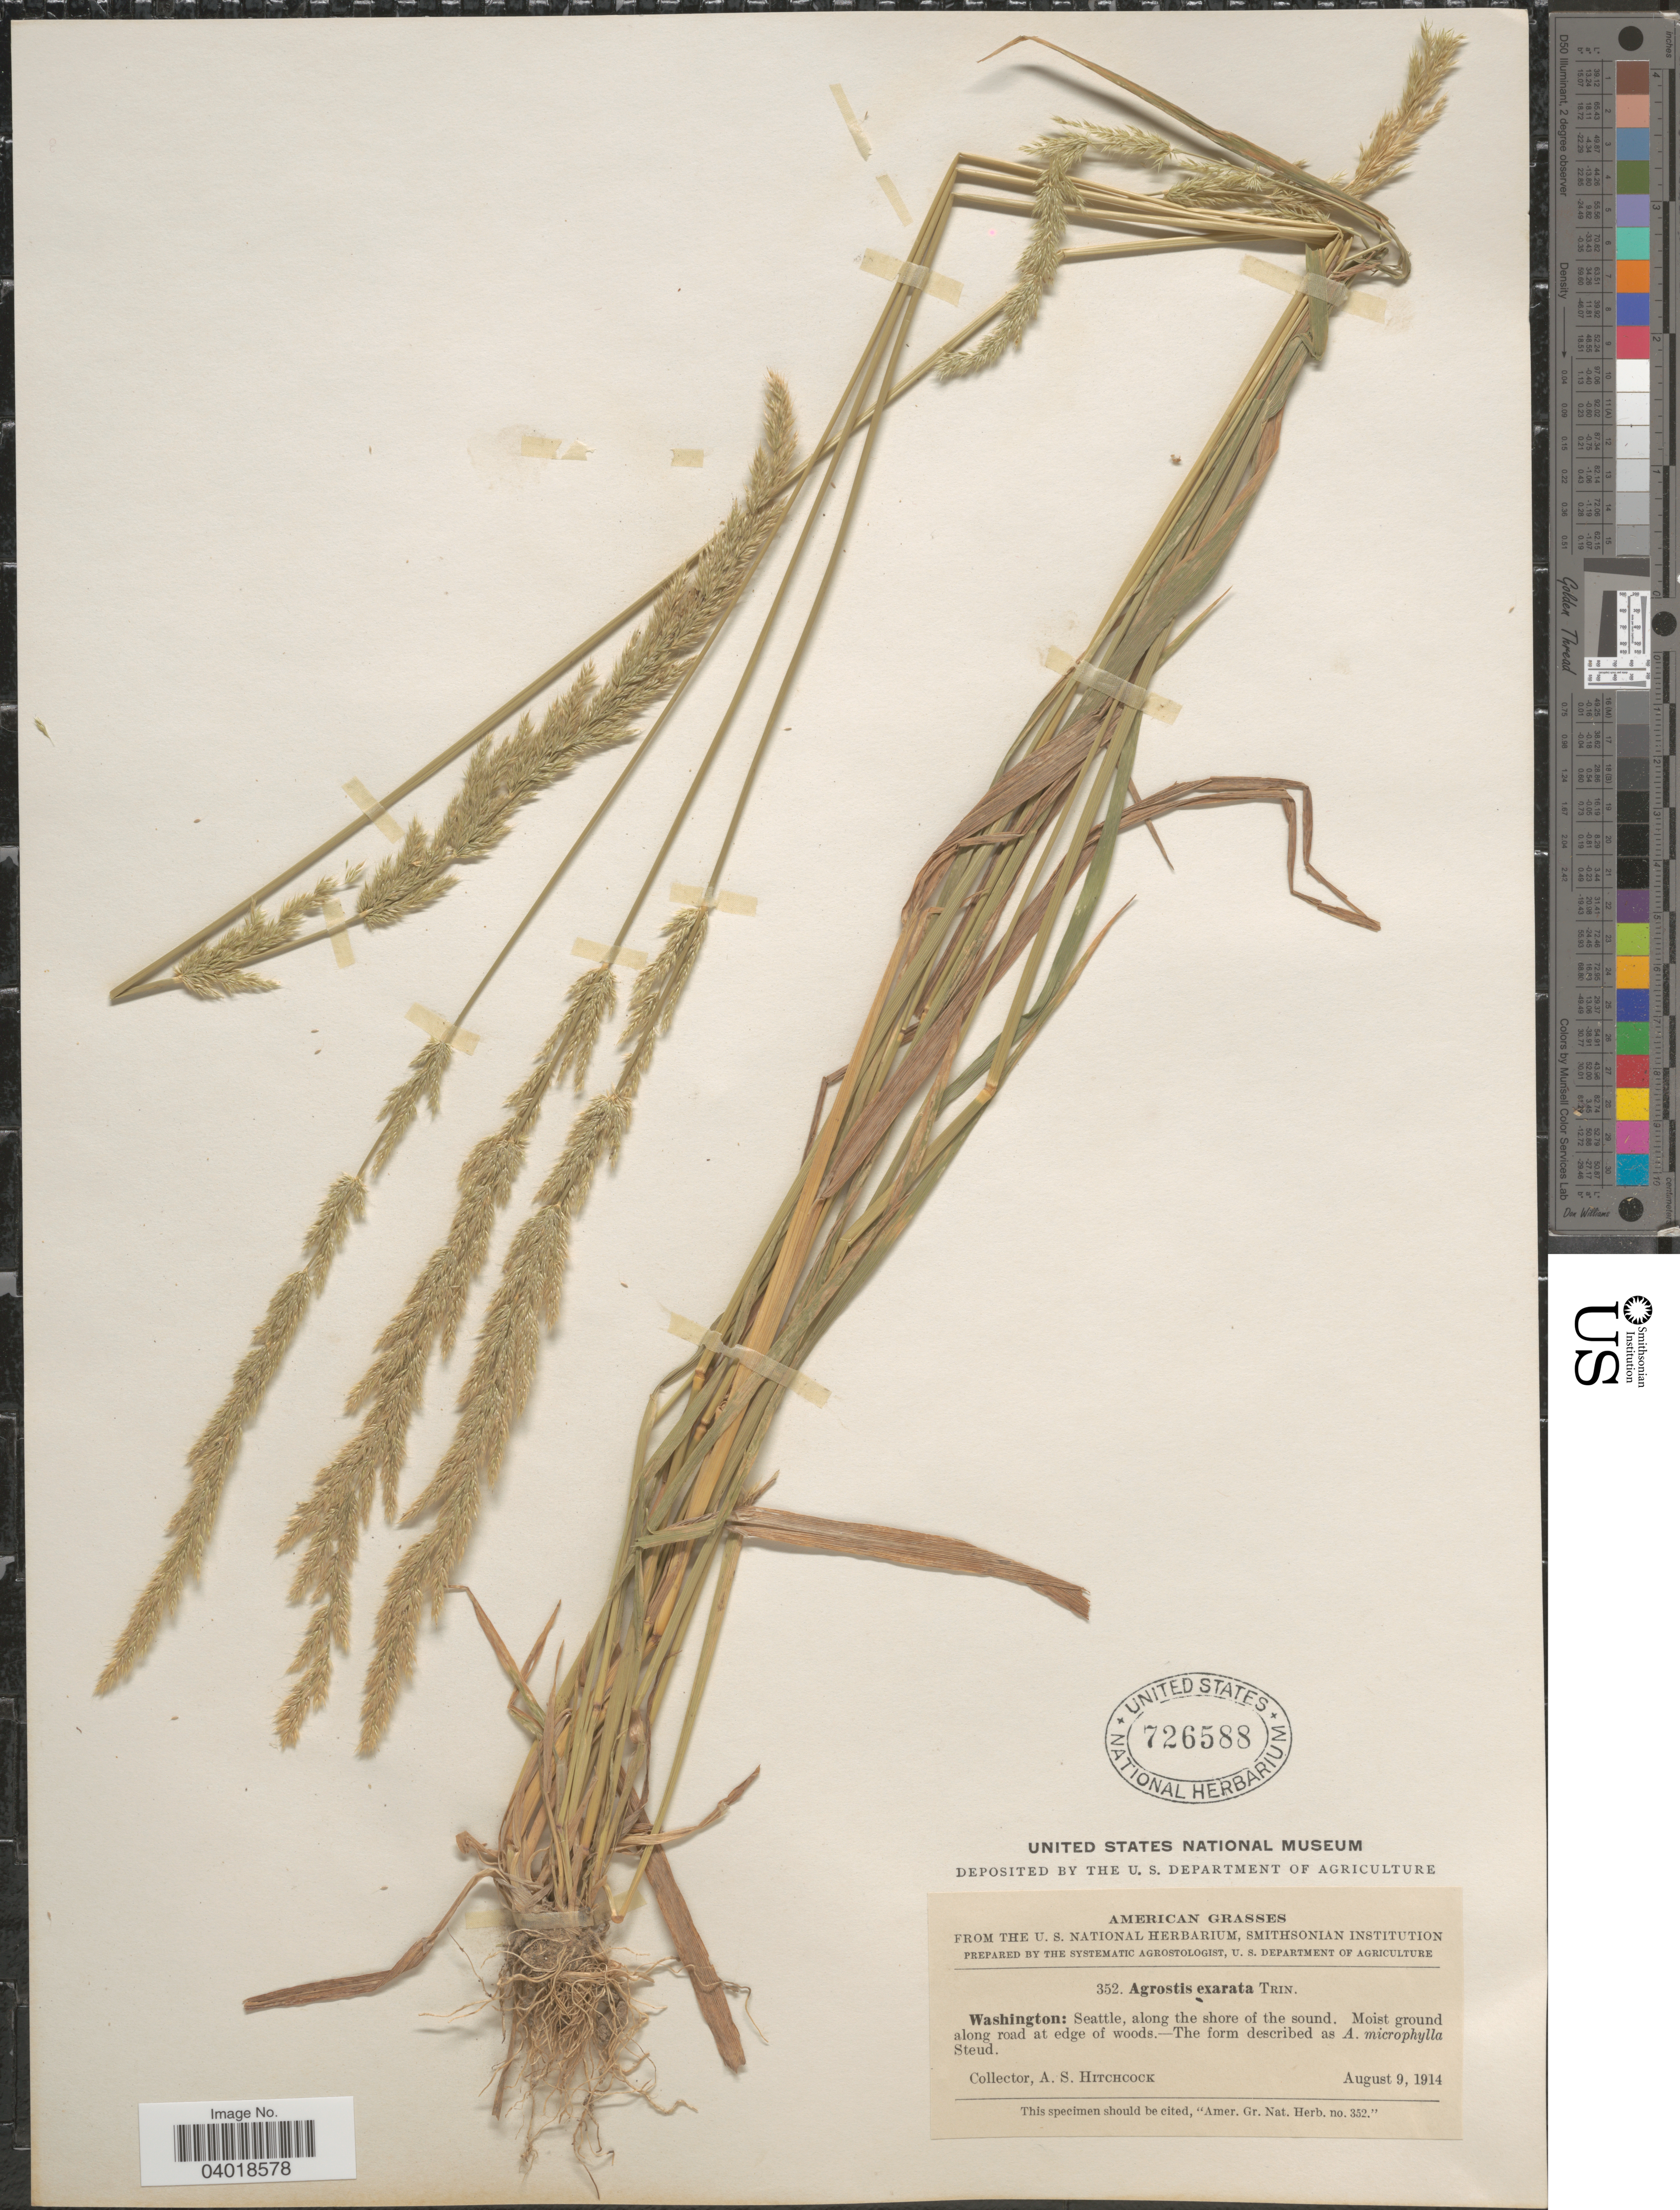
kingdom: Plantae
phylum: Tracheophyta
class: Liliopsida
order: Poales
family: Poaceae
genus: Agrostis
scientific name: Agrostis exarata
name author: Trin.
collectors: A. S. Hitchcock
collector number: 352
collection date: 1914-08-09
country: United States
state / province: Washington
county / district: King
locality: Seattle, along the shore of the sound. Moist ground along road at edge of woods.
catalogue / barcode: US 726588